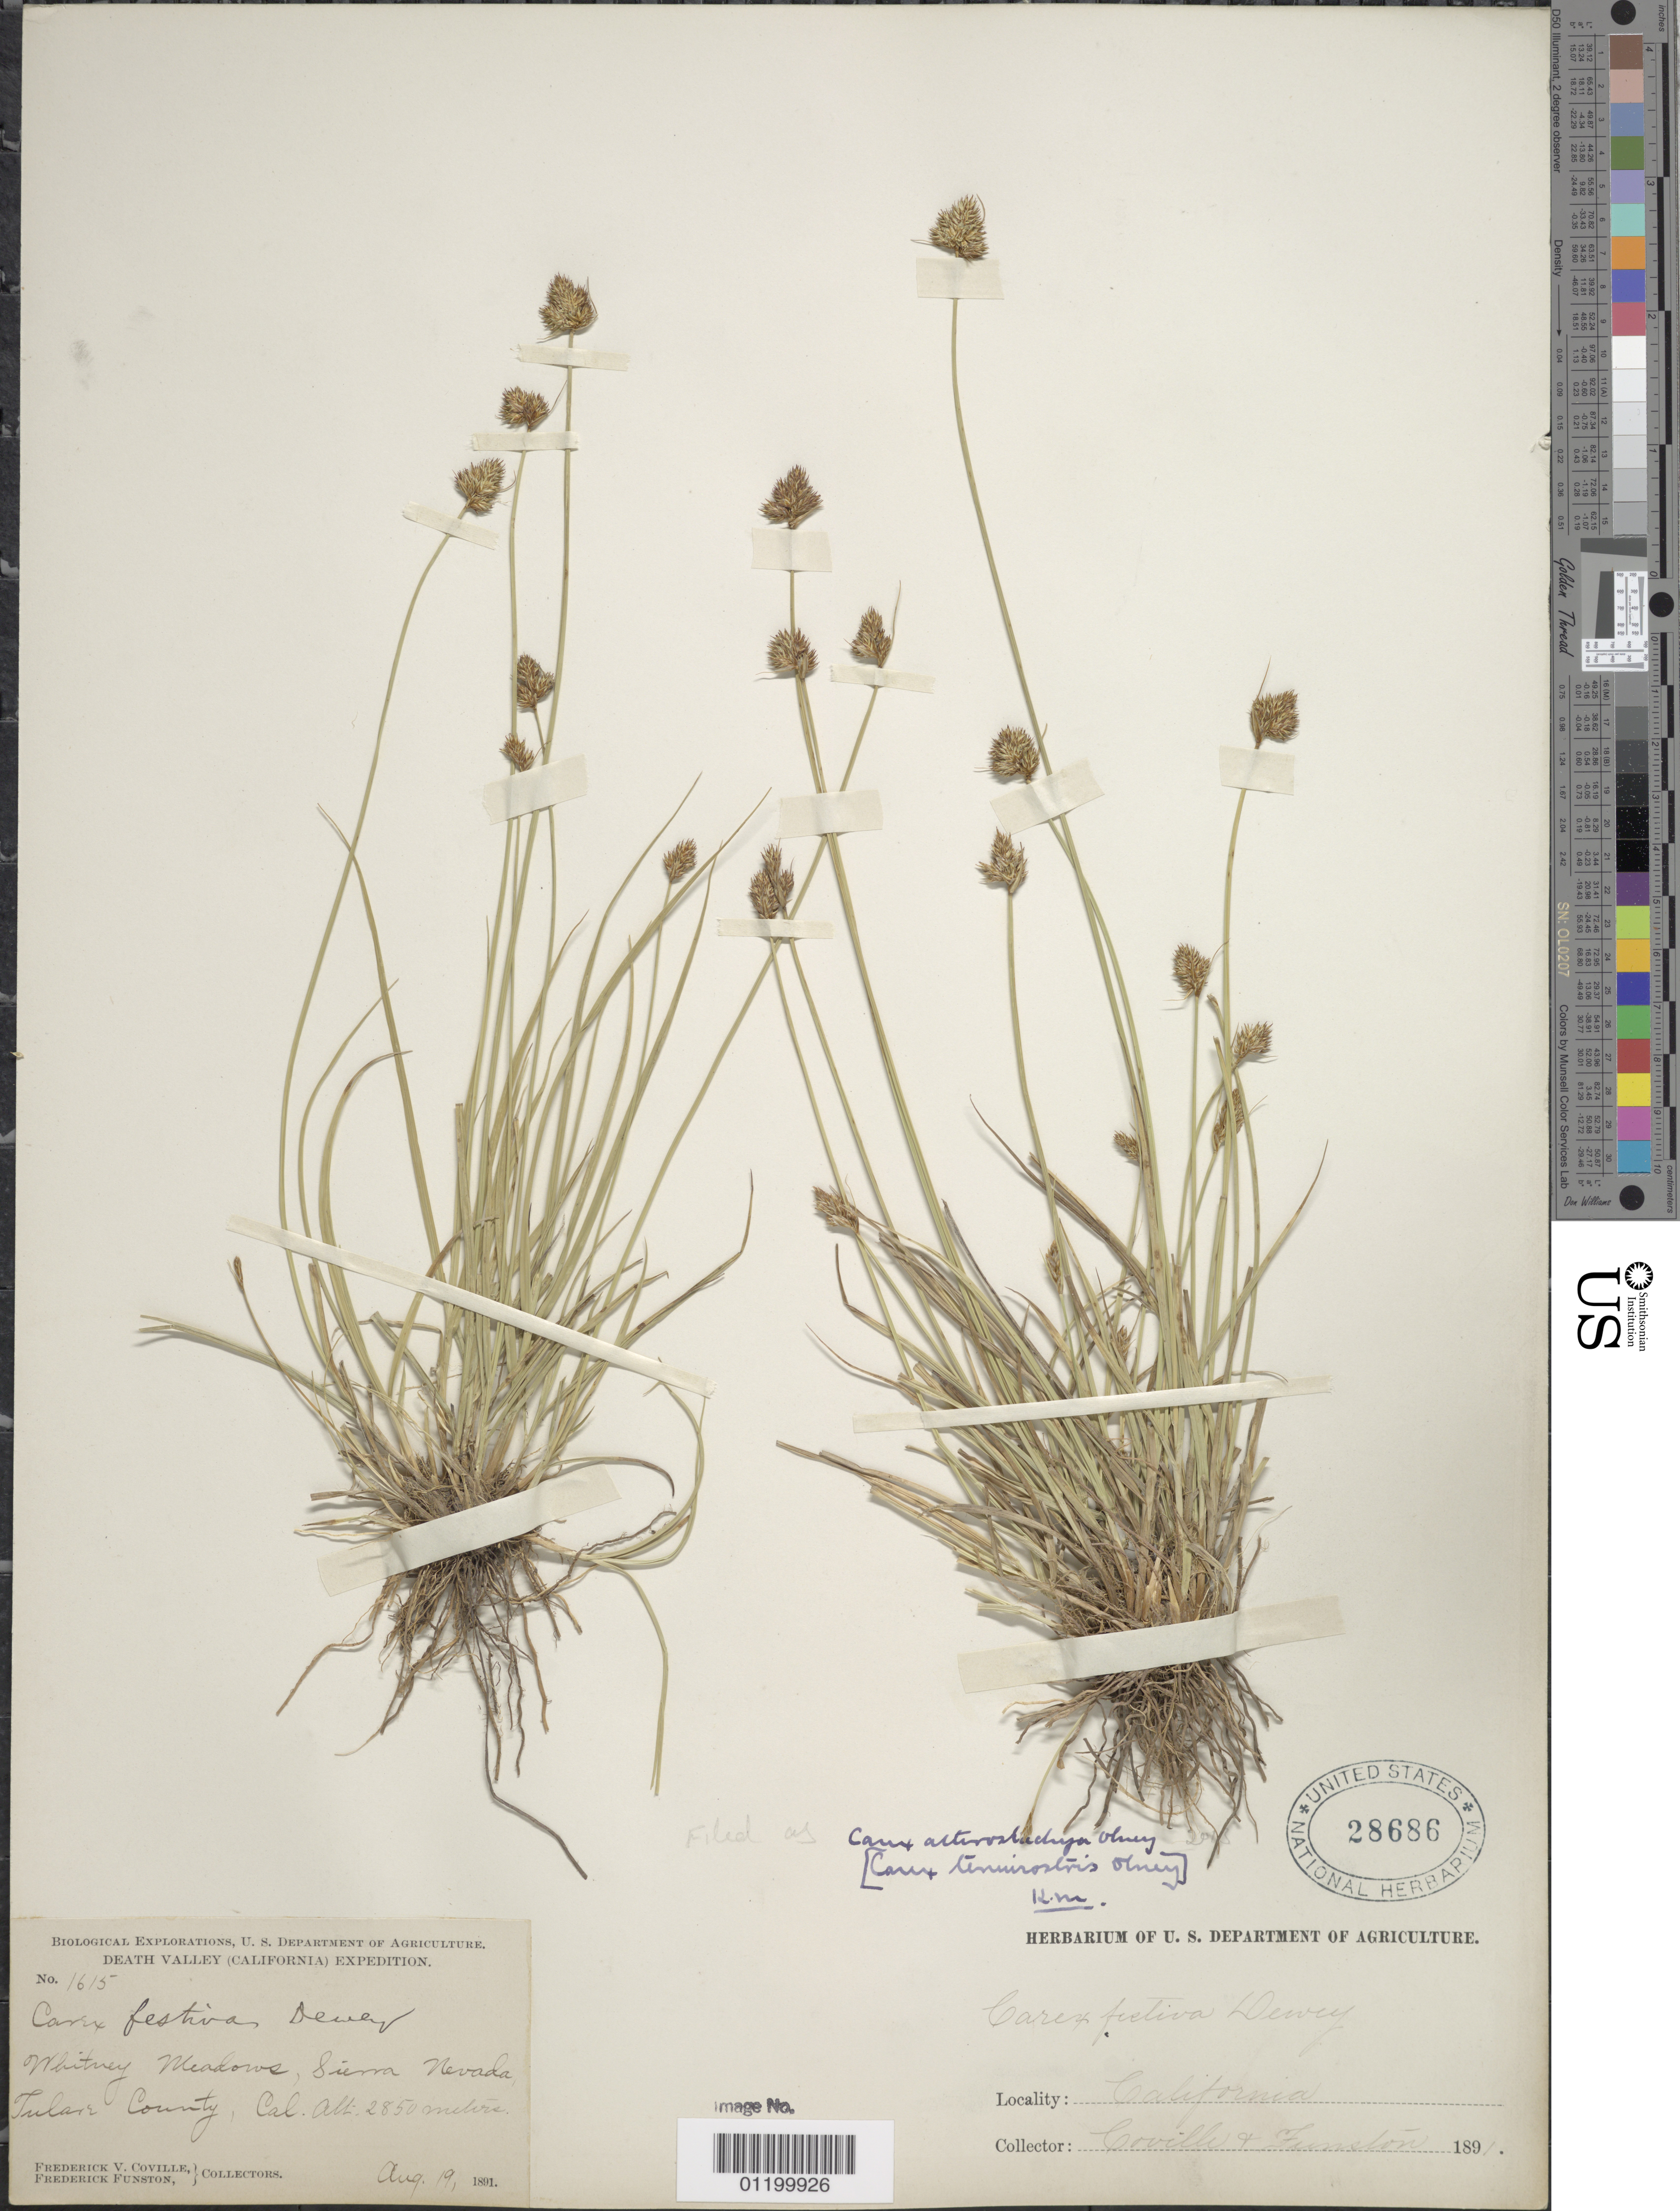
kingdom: Plantae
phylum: Tracheophyta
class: Liliopsida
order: Poales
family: Cyperaceae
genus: Carex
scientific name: Carex athrostachya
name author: Olney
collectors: F. V. Coville & F. Funston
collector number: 1615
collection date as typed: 19 Aug 1891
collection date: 1891-08-19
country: United States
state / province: California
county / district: Tulare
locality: Near Whitney Meadows, Sierra Nevada.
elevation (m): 2850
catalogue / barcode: US 28686